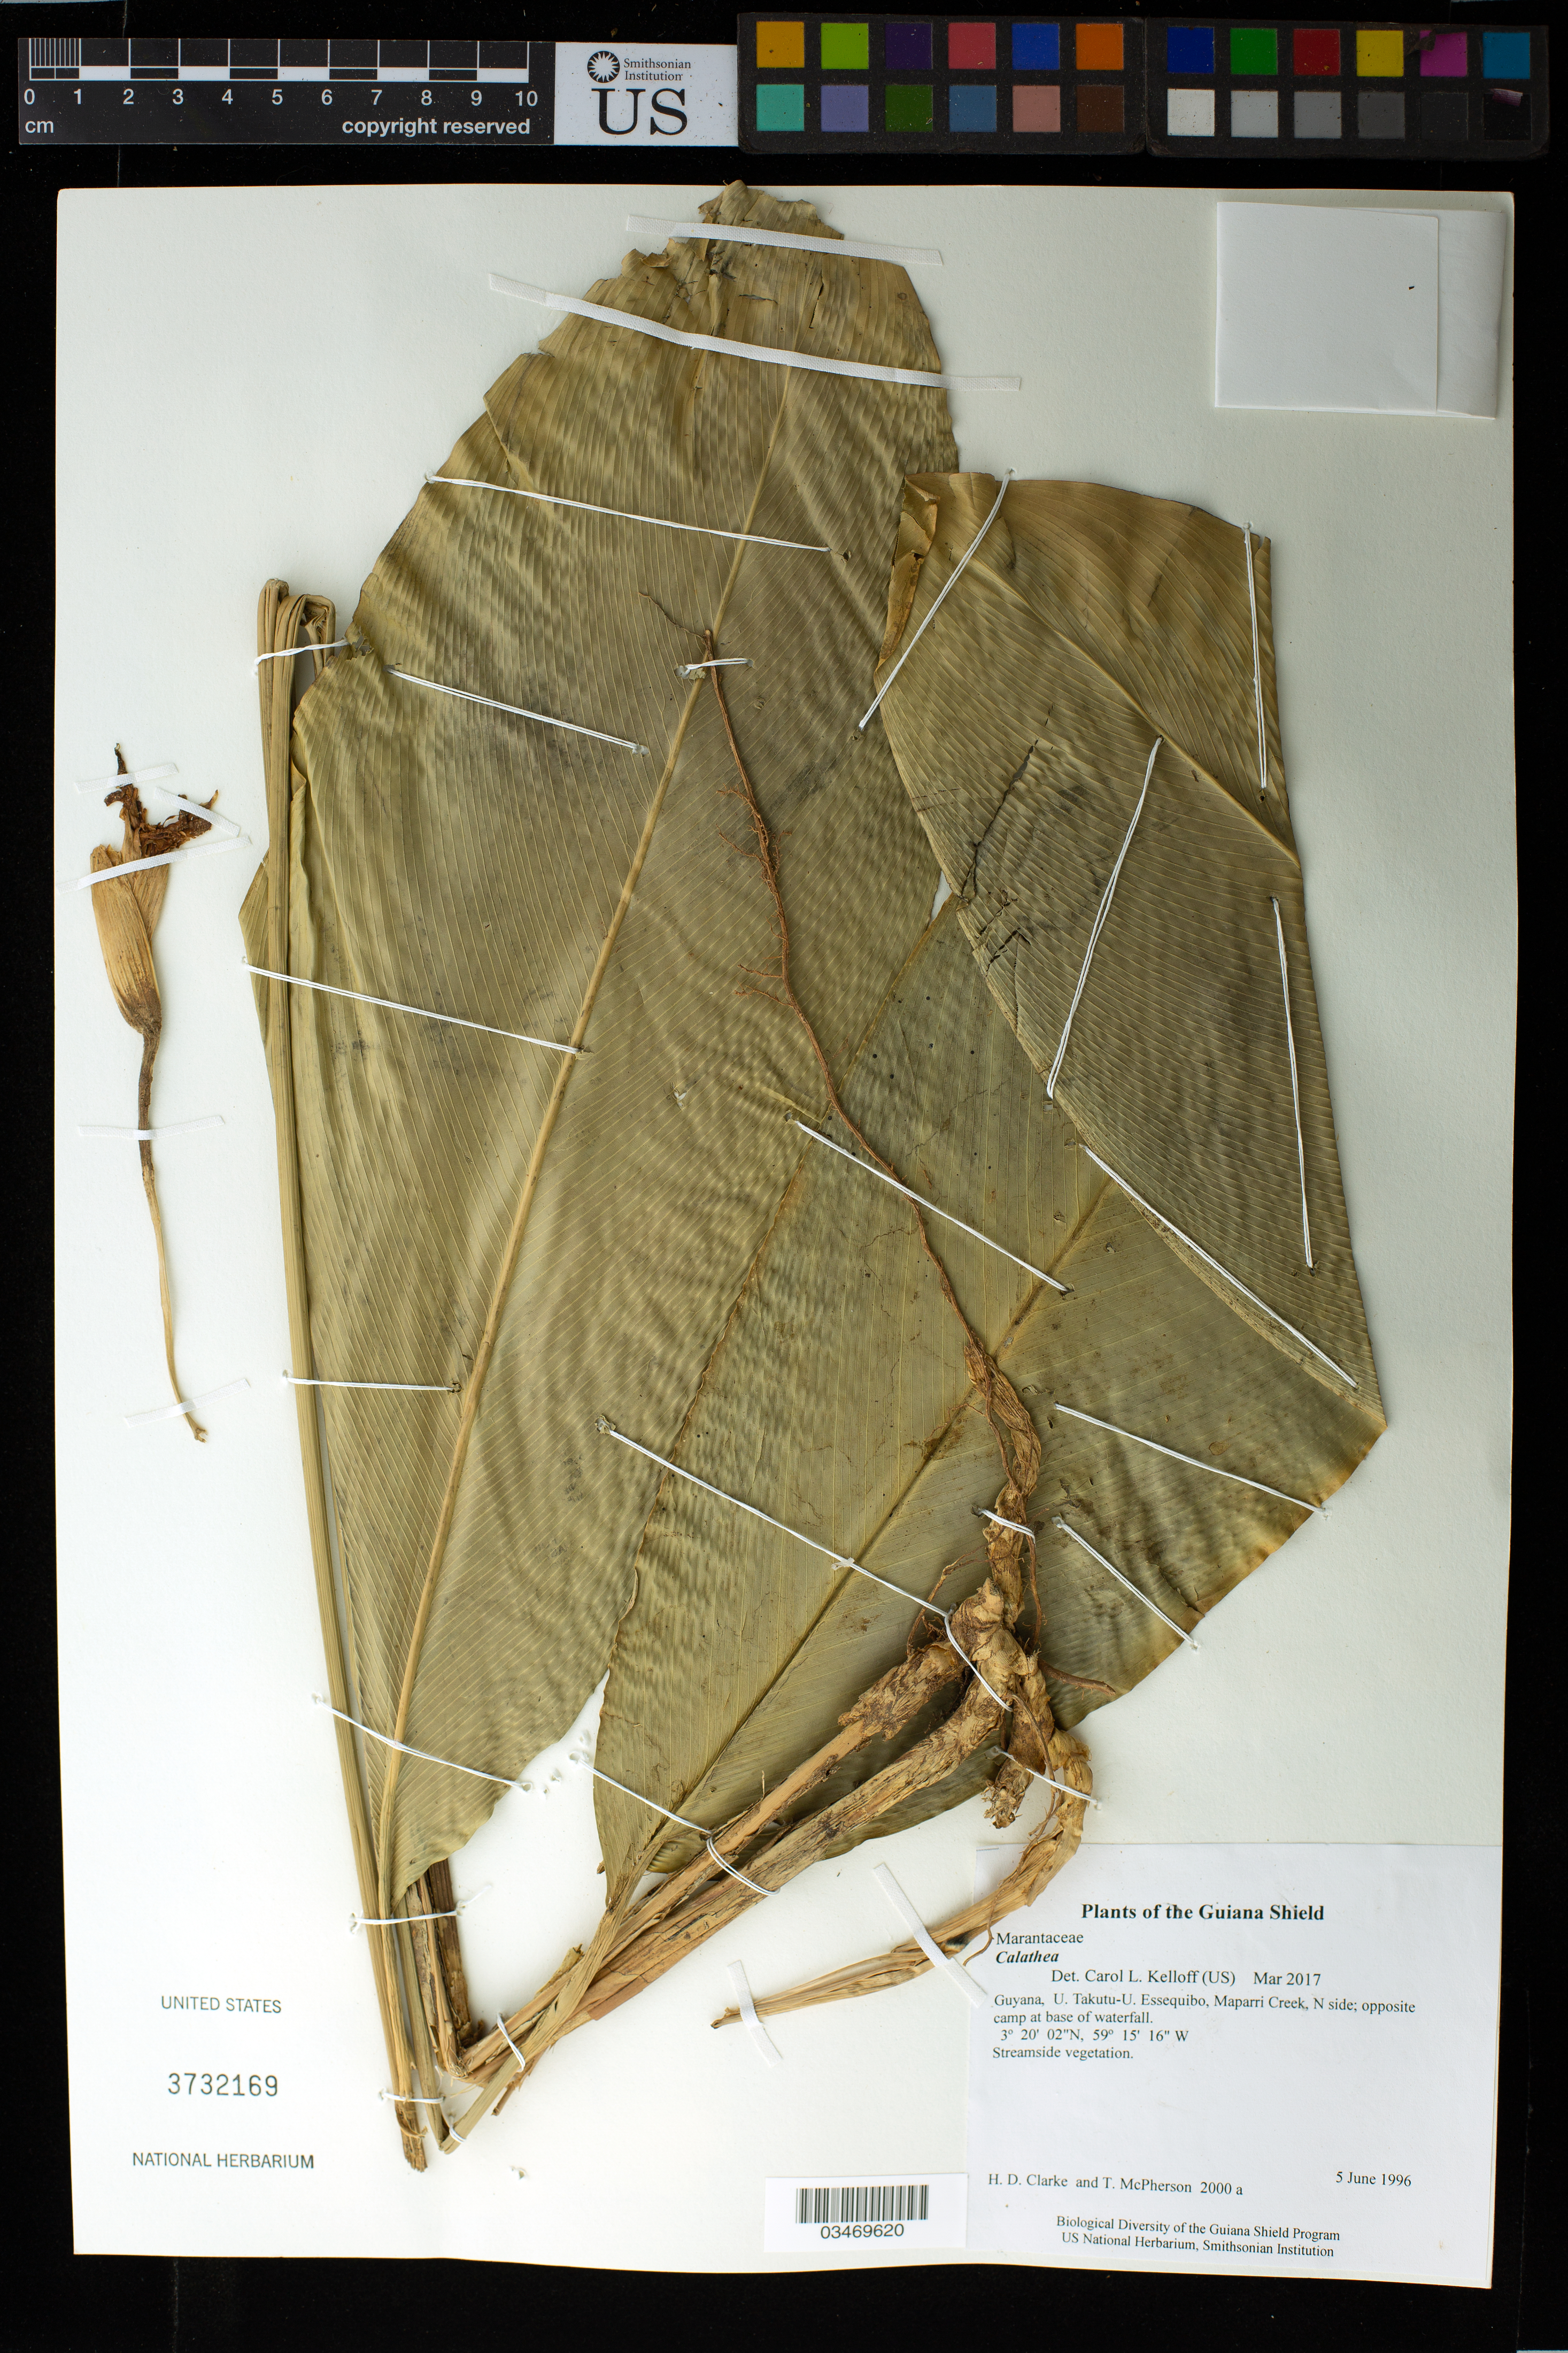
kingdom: Plantae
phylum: Tracheophyta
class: Liliopsida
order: Zingiberales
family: Marantaceae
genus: Calathea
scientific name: Calathea sp.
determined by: Kelloff, Carol L., (US), Smithsonian Institution - National Museum of Natural History (UNITED STATES)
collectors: H. D. Clarke & T. McPherson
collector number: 2000 a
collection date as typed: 5 June 1996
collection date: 1996-06-05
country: Guyana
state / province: U. Takutu-U. Essequibo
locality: Maparri Creek, N side; opposite camp at base of waterfall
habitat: Streamside vegetation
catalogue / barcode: US 3732169